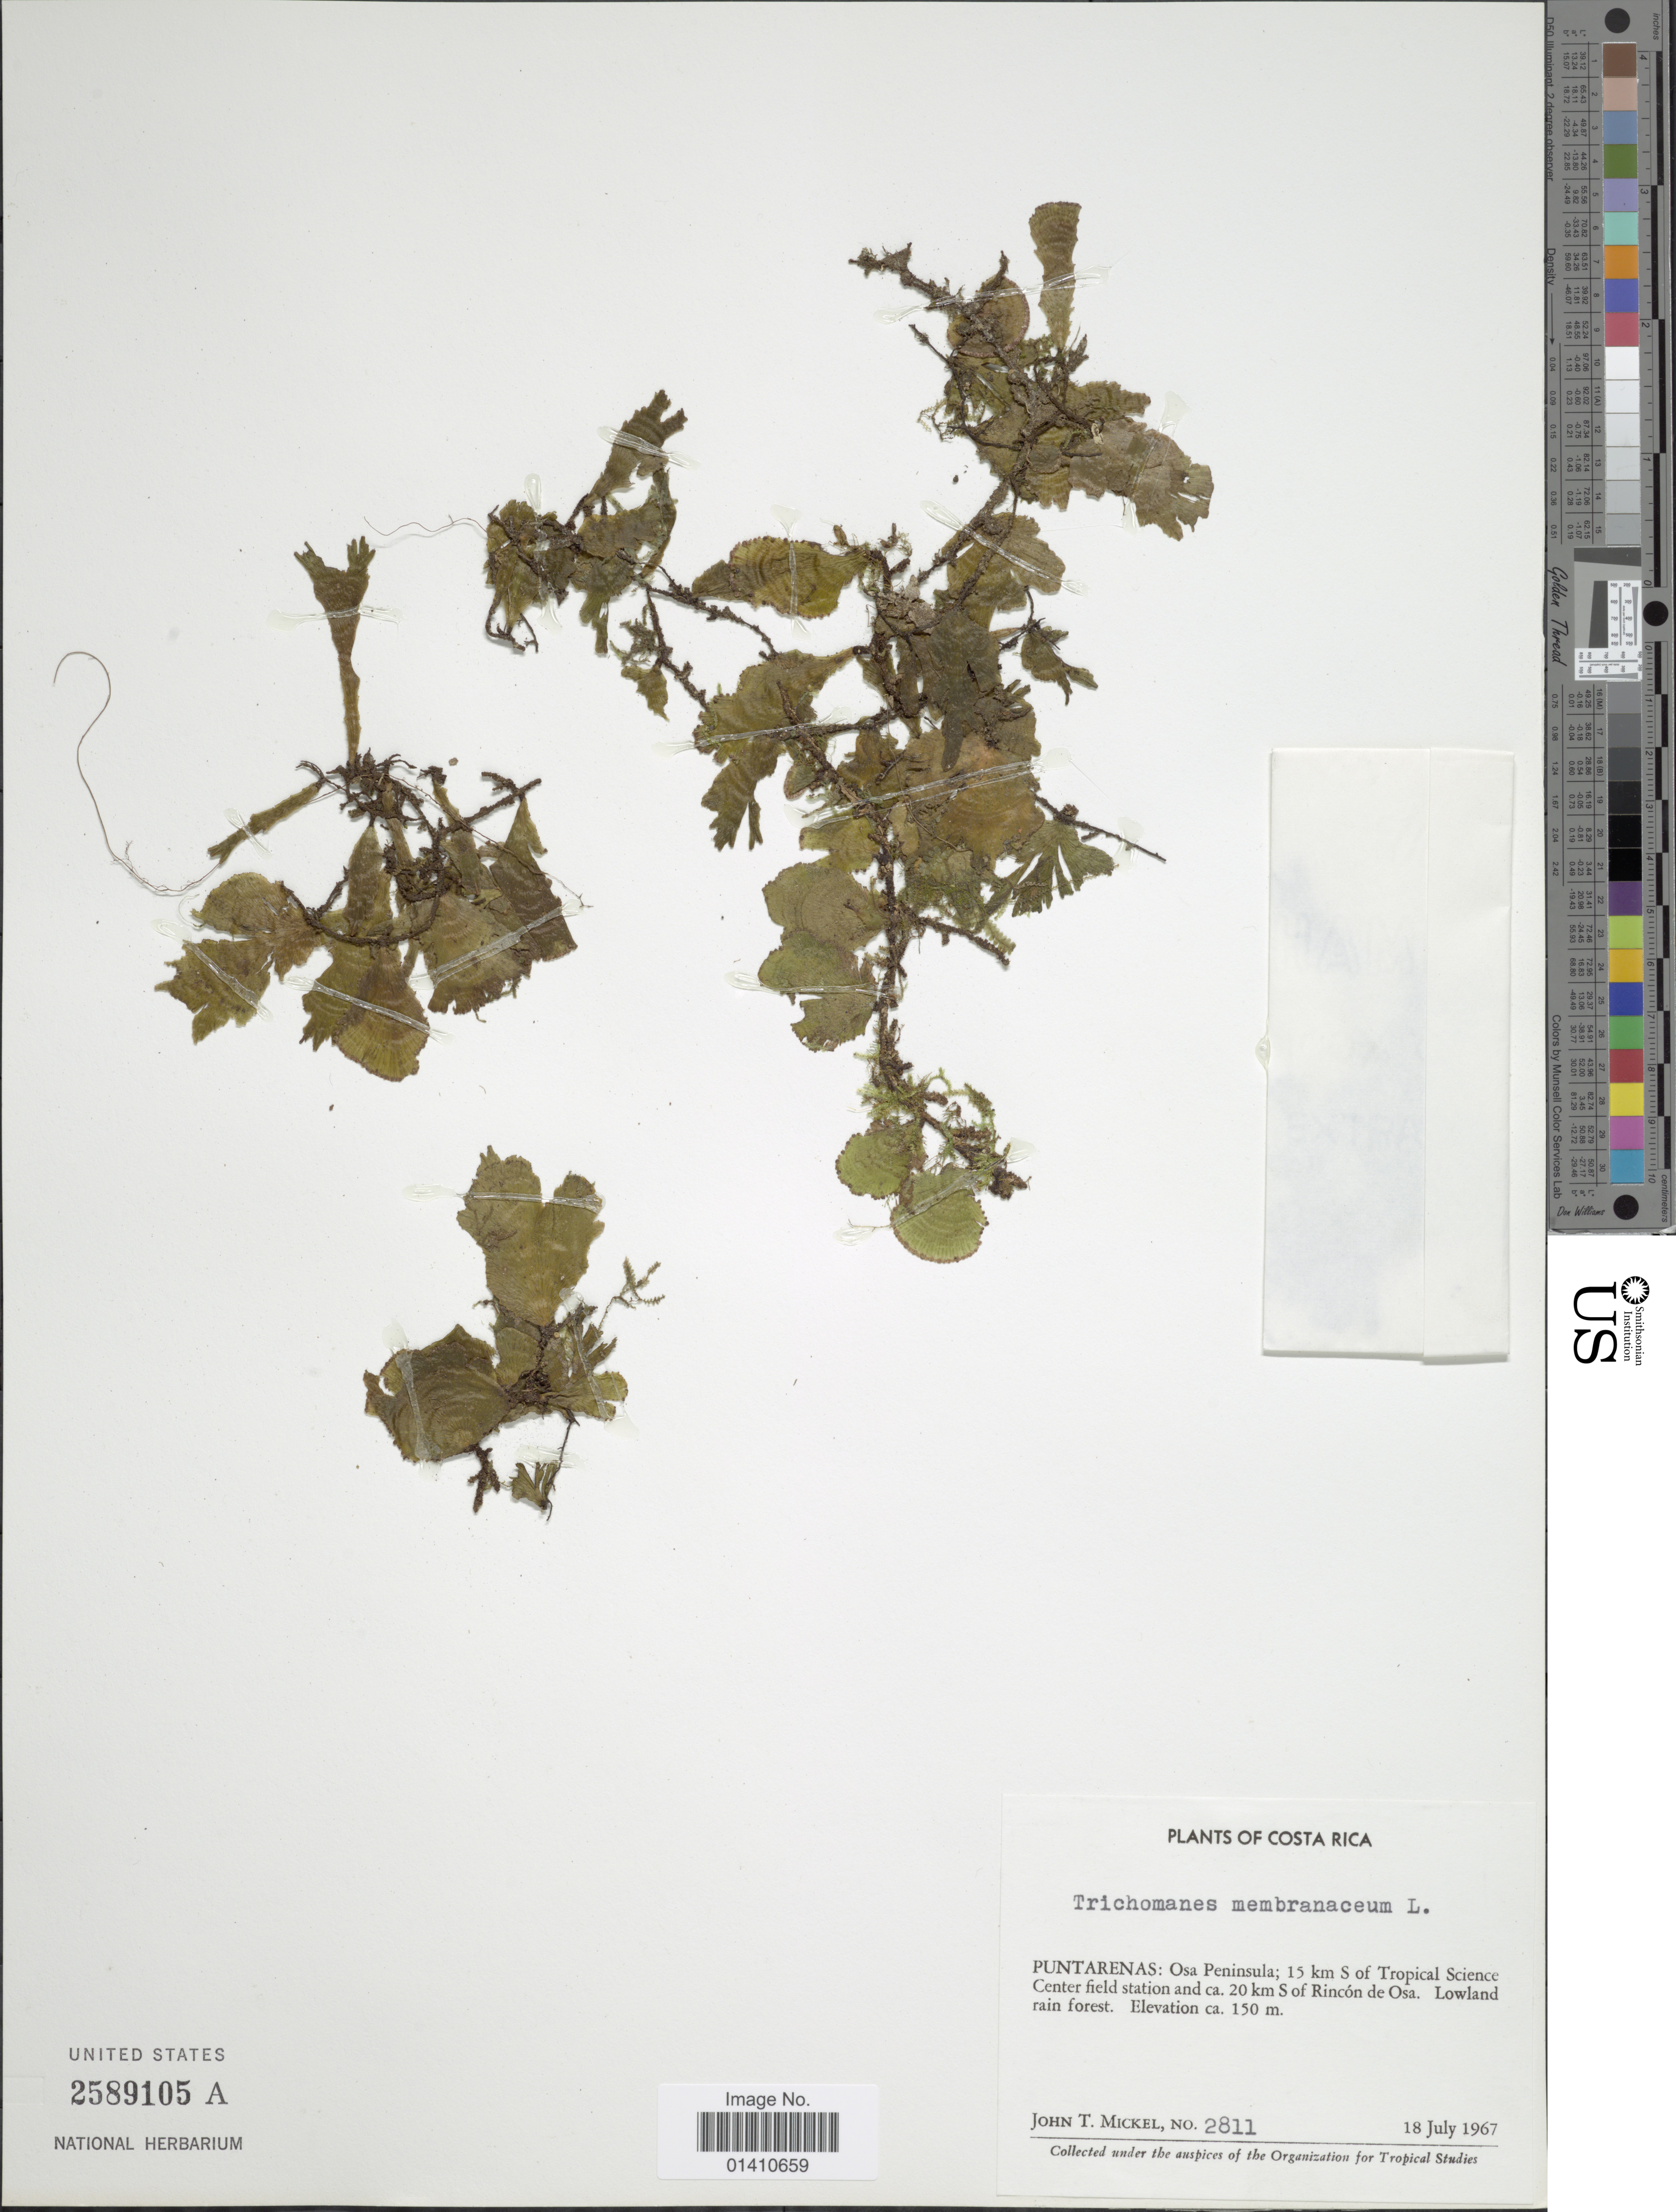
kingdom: Plantae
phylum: Tracheophyta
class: Polypodiopsida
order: Hymenophyllales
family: Hymenophyllaceae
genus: Didymoglossum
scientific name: Didymoglossum membranaceum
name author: (L.) Vareschi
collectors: J. T. Mickel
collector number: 2811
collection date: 1967-07-18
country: Costa Rica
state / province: Puntarenas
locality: Osa Peninsula; 15 km S of Tropical Science Center field station and 20 km S of Rincon de Osa.Lowland rain forest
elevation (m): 150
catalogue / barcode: US 2589105A